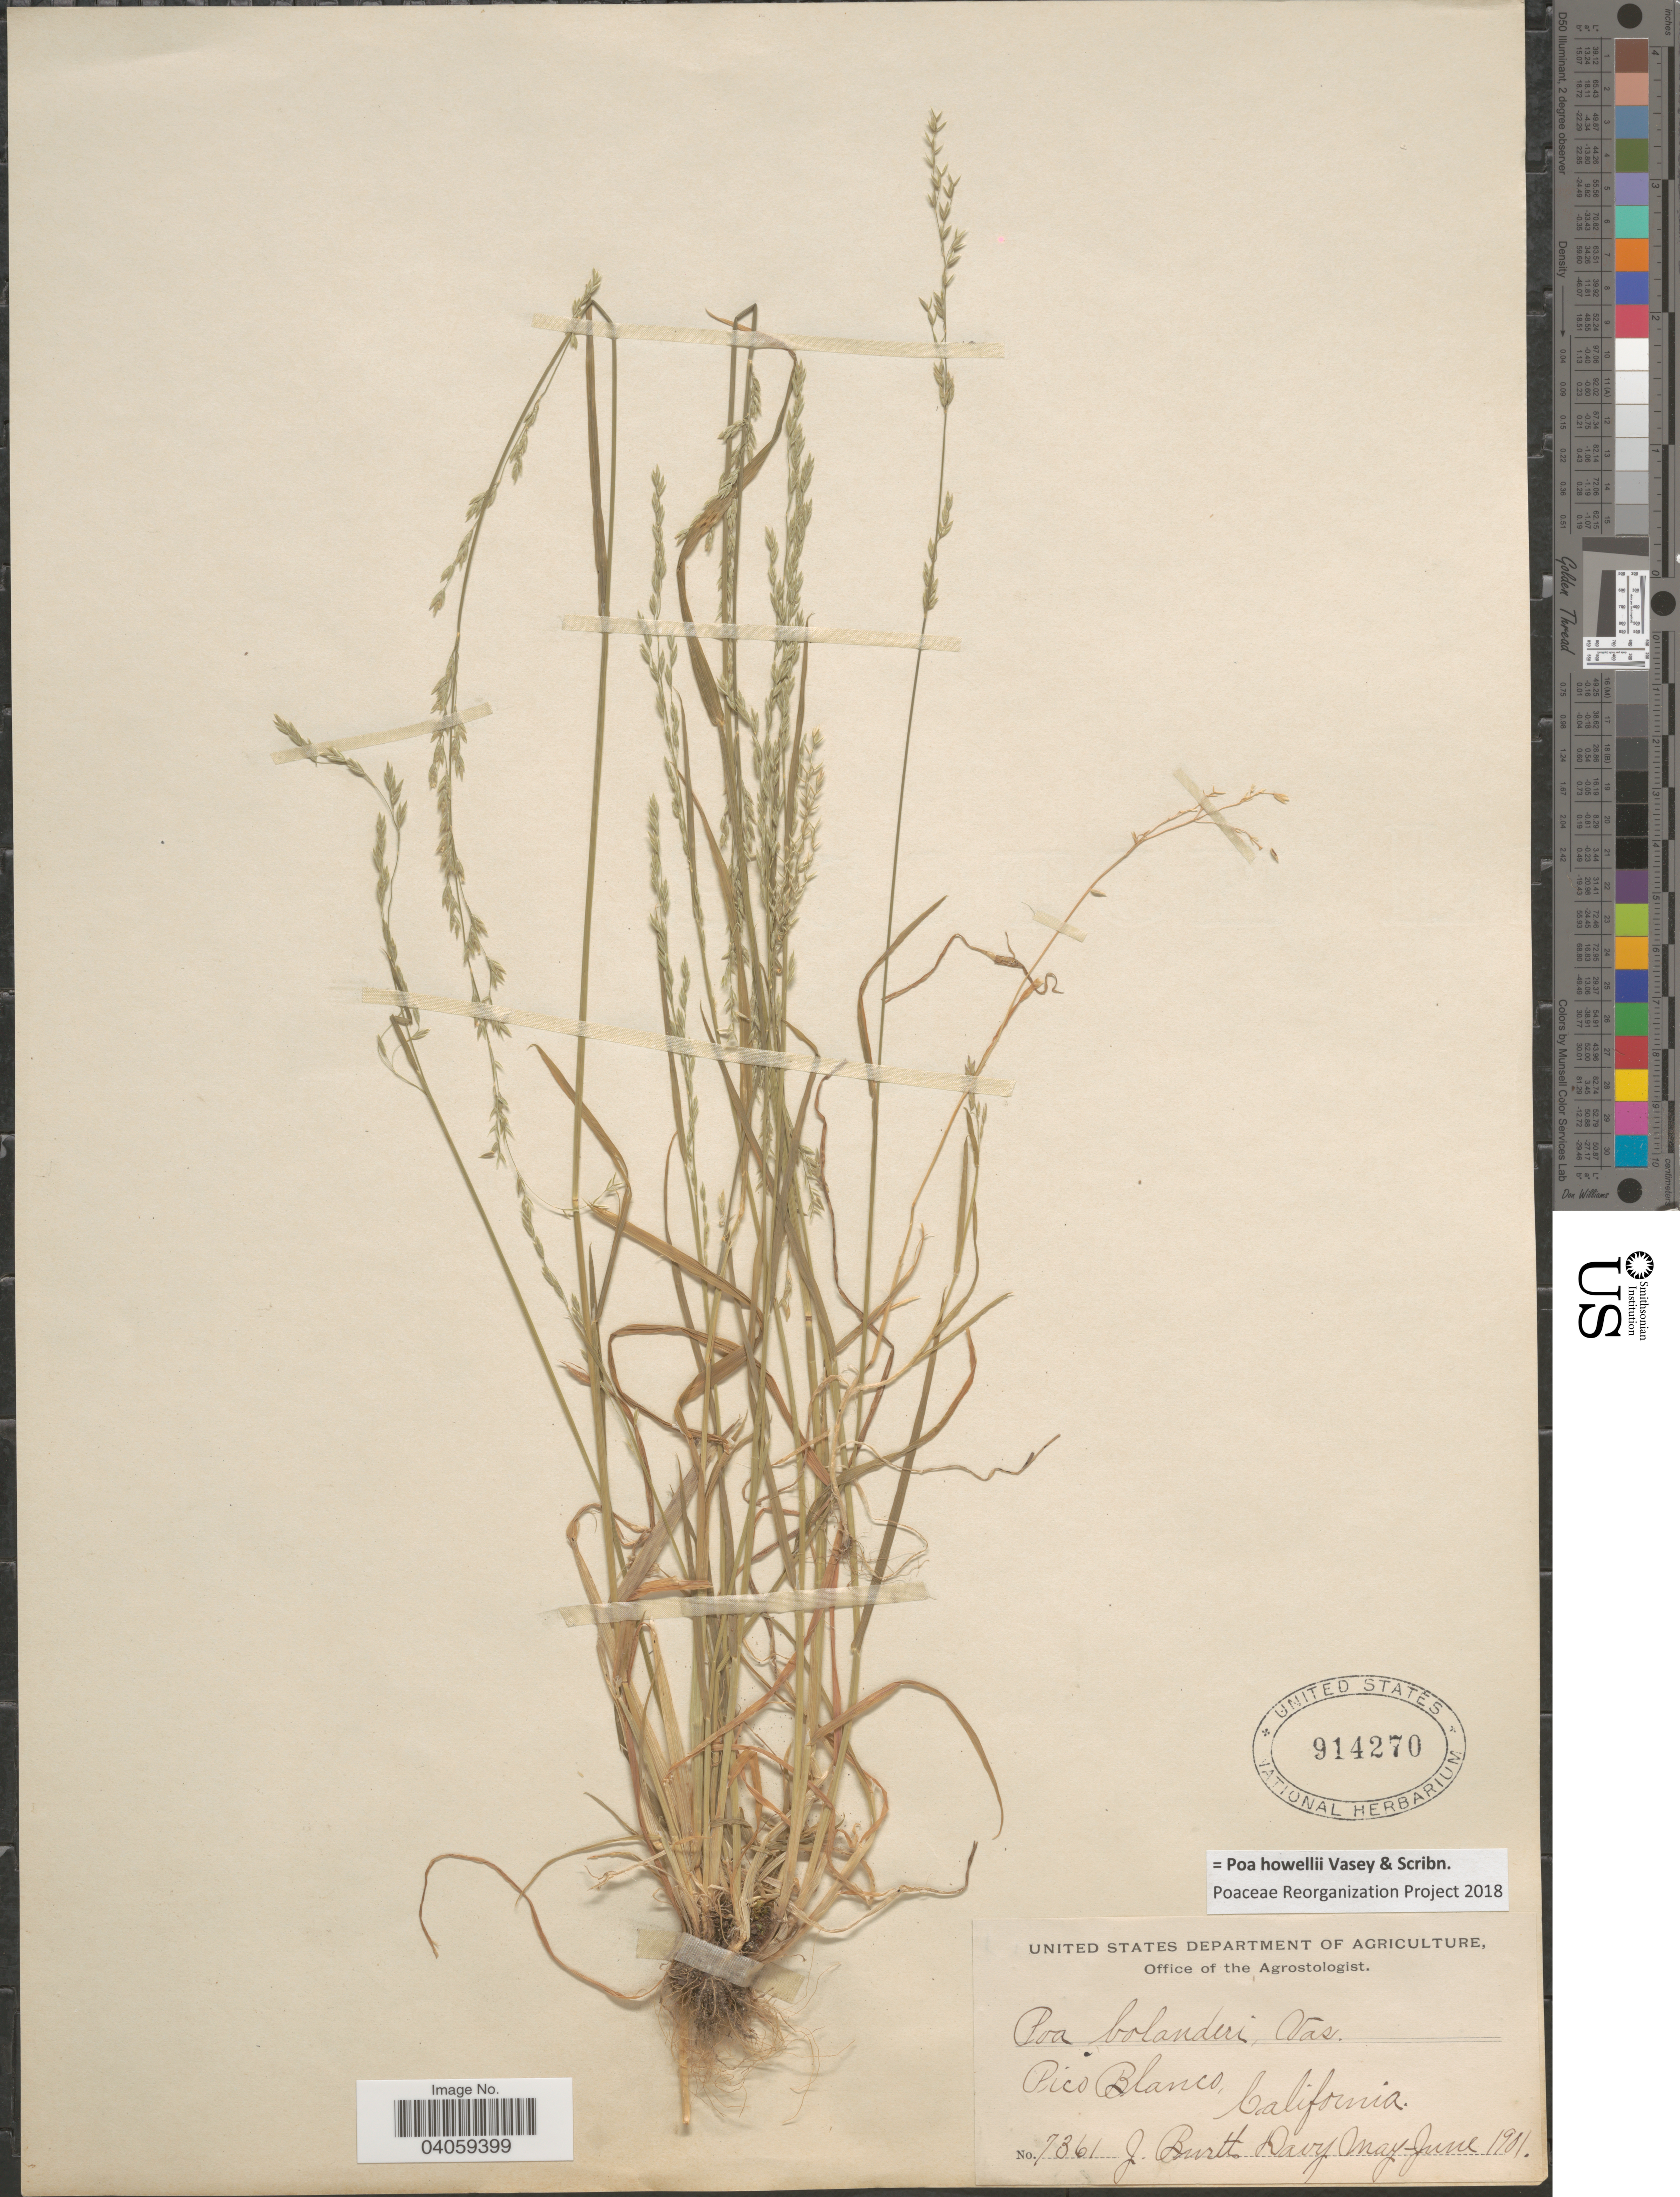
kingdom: Plantae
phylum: Tracheophyta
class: Liliopsida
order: Poales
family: Poaceae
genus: Poa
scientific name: Poa howellii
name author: Vasey & Scribn.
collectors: J. Burtt Davy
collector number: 7361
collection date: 1901-05/1901-06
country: United States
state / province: California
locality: Pico Blanco.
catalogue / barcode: US 914270